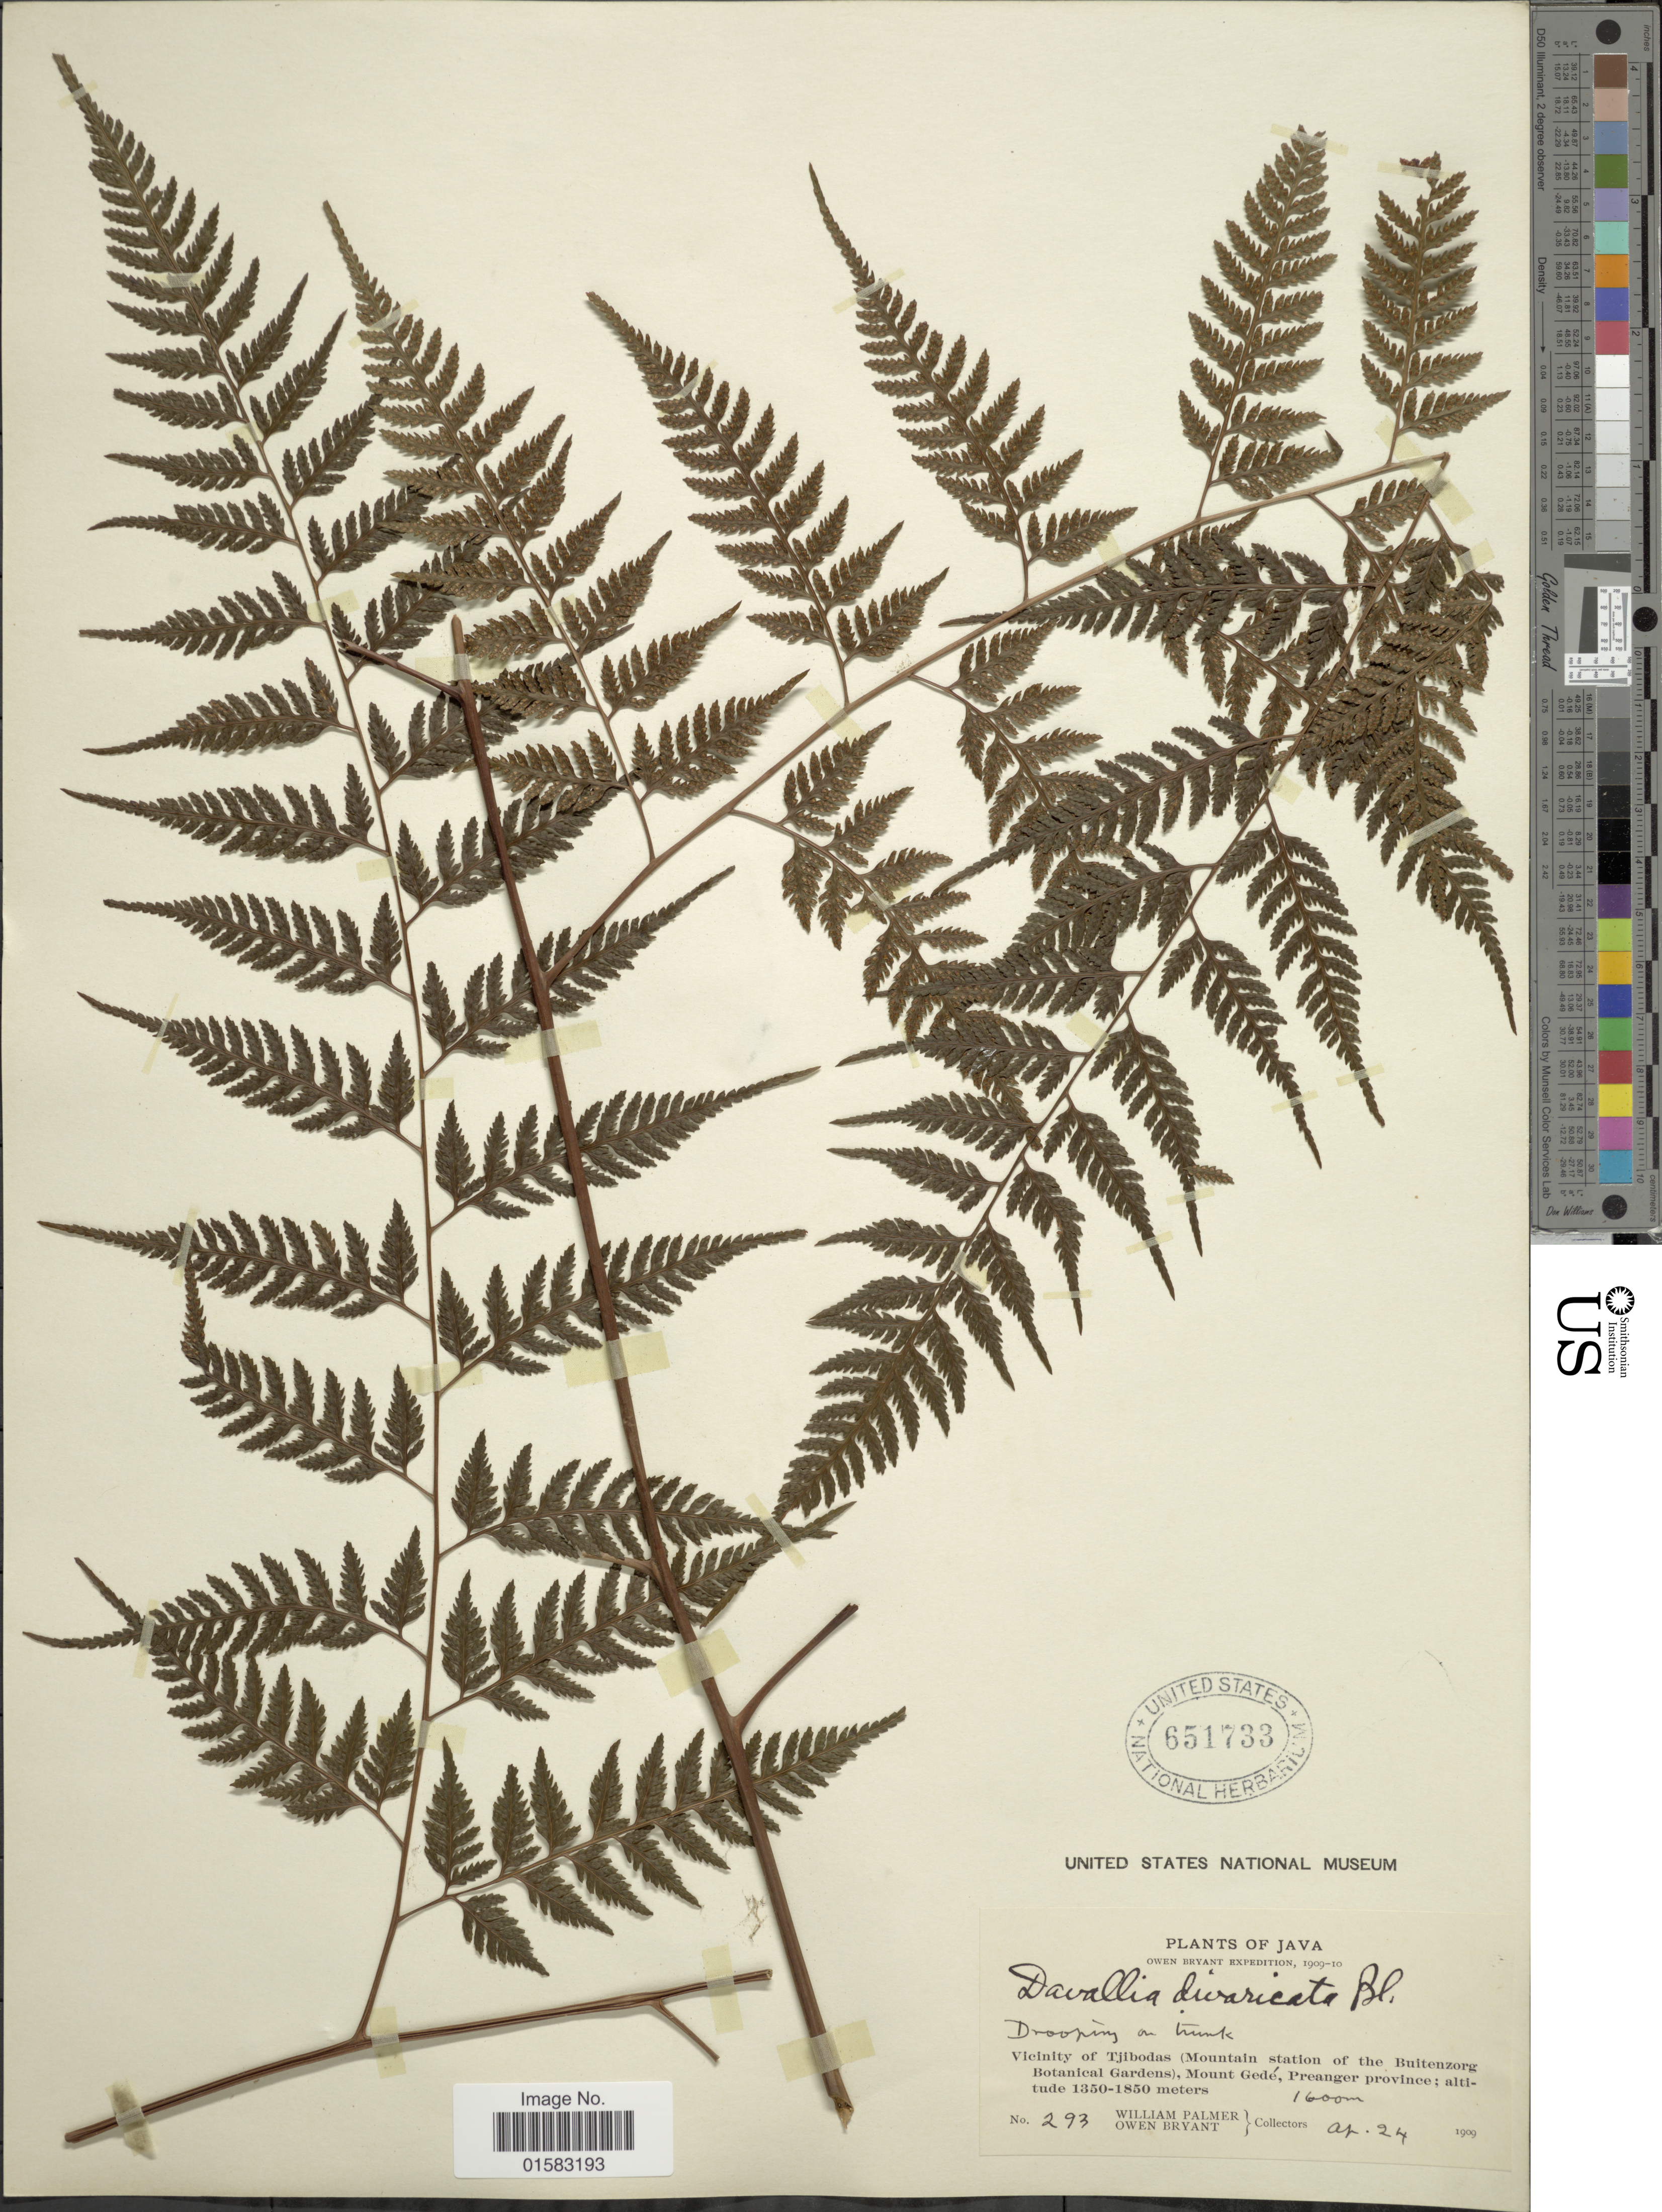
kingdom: Plantae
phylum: Tracheophyta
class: Polypodiopsida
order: Polypodiales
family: Davalliaceae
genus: Davallia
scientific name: Davallia divaricata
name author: Blume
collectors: W. Palmer & O. Bryant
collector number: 293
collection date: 1909-04-24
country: Indonesia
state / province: Java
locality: Vicinity of Tjibodas (Mountain Station of the Buitenzorg Botanical Gardens), Mount Gede, Preanger Province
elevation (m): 1600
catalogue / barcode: US 651733